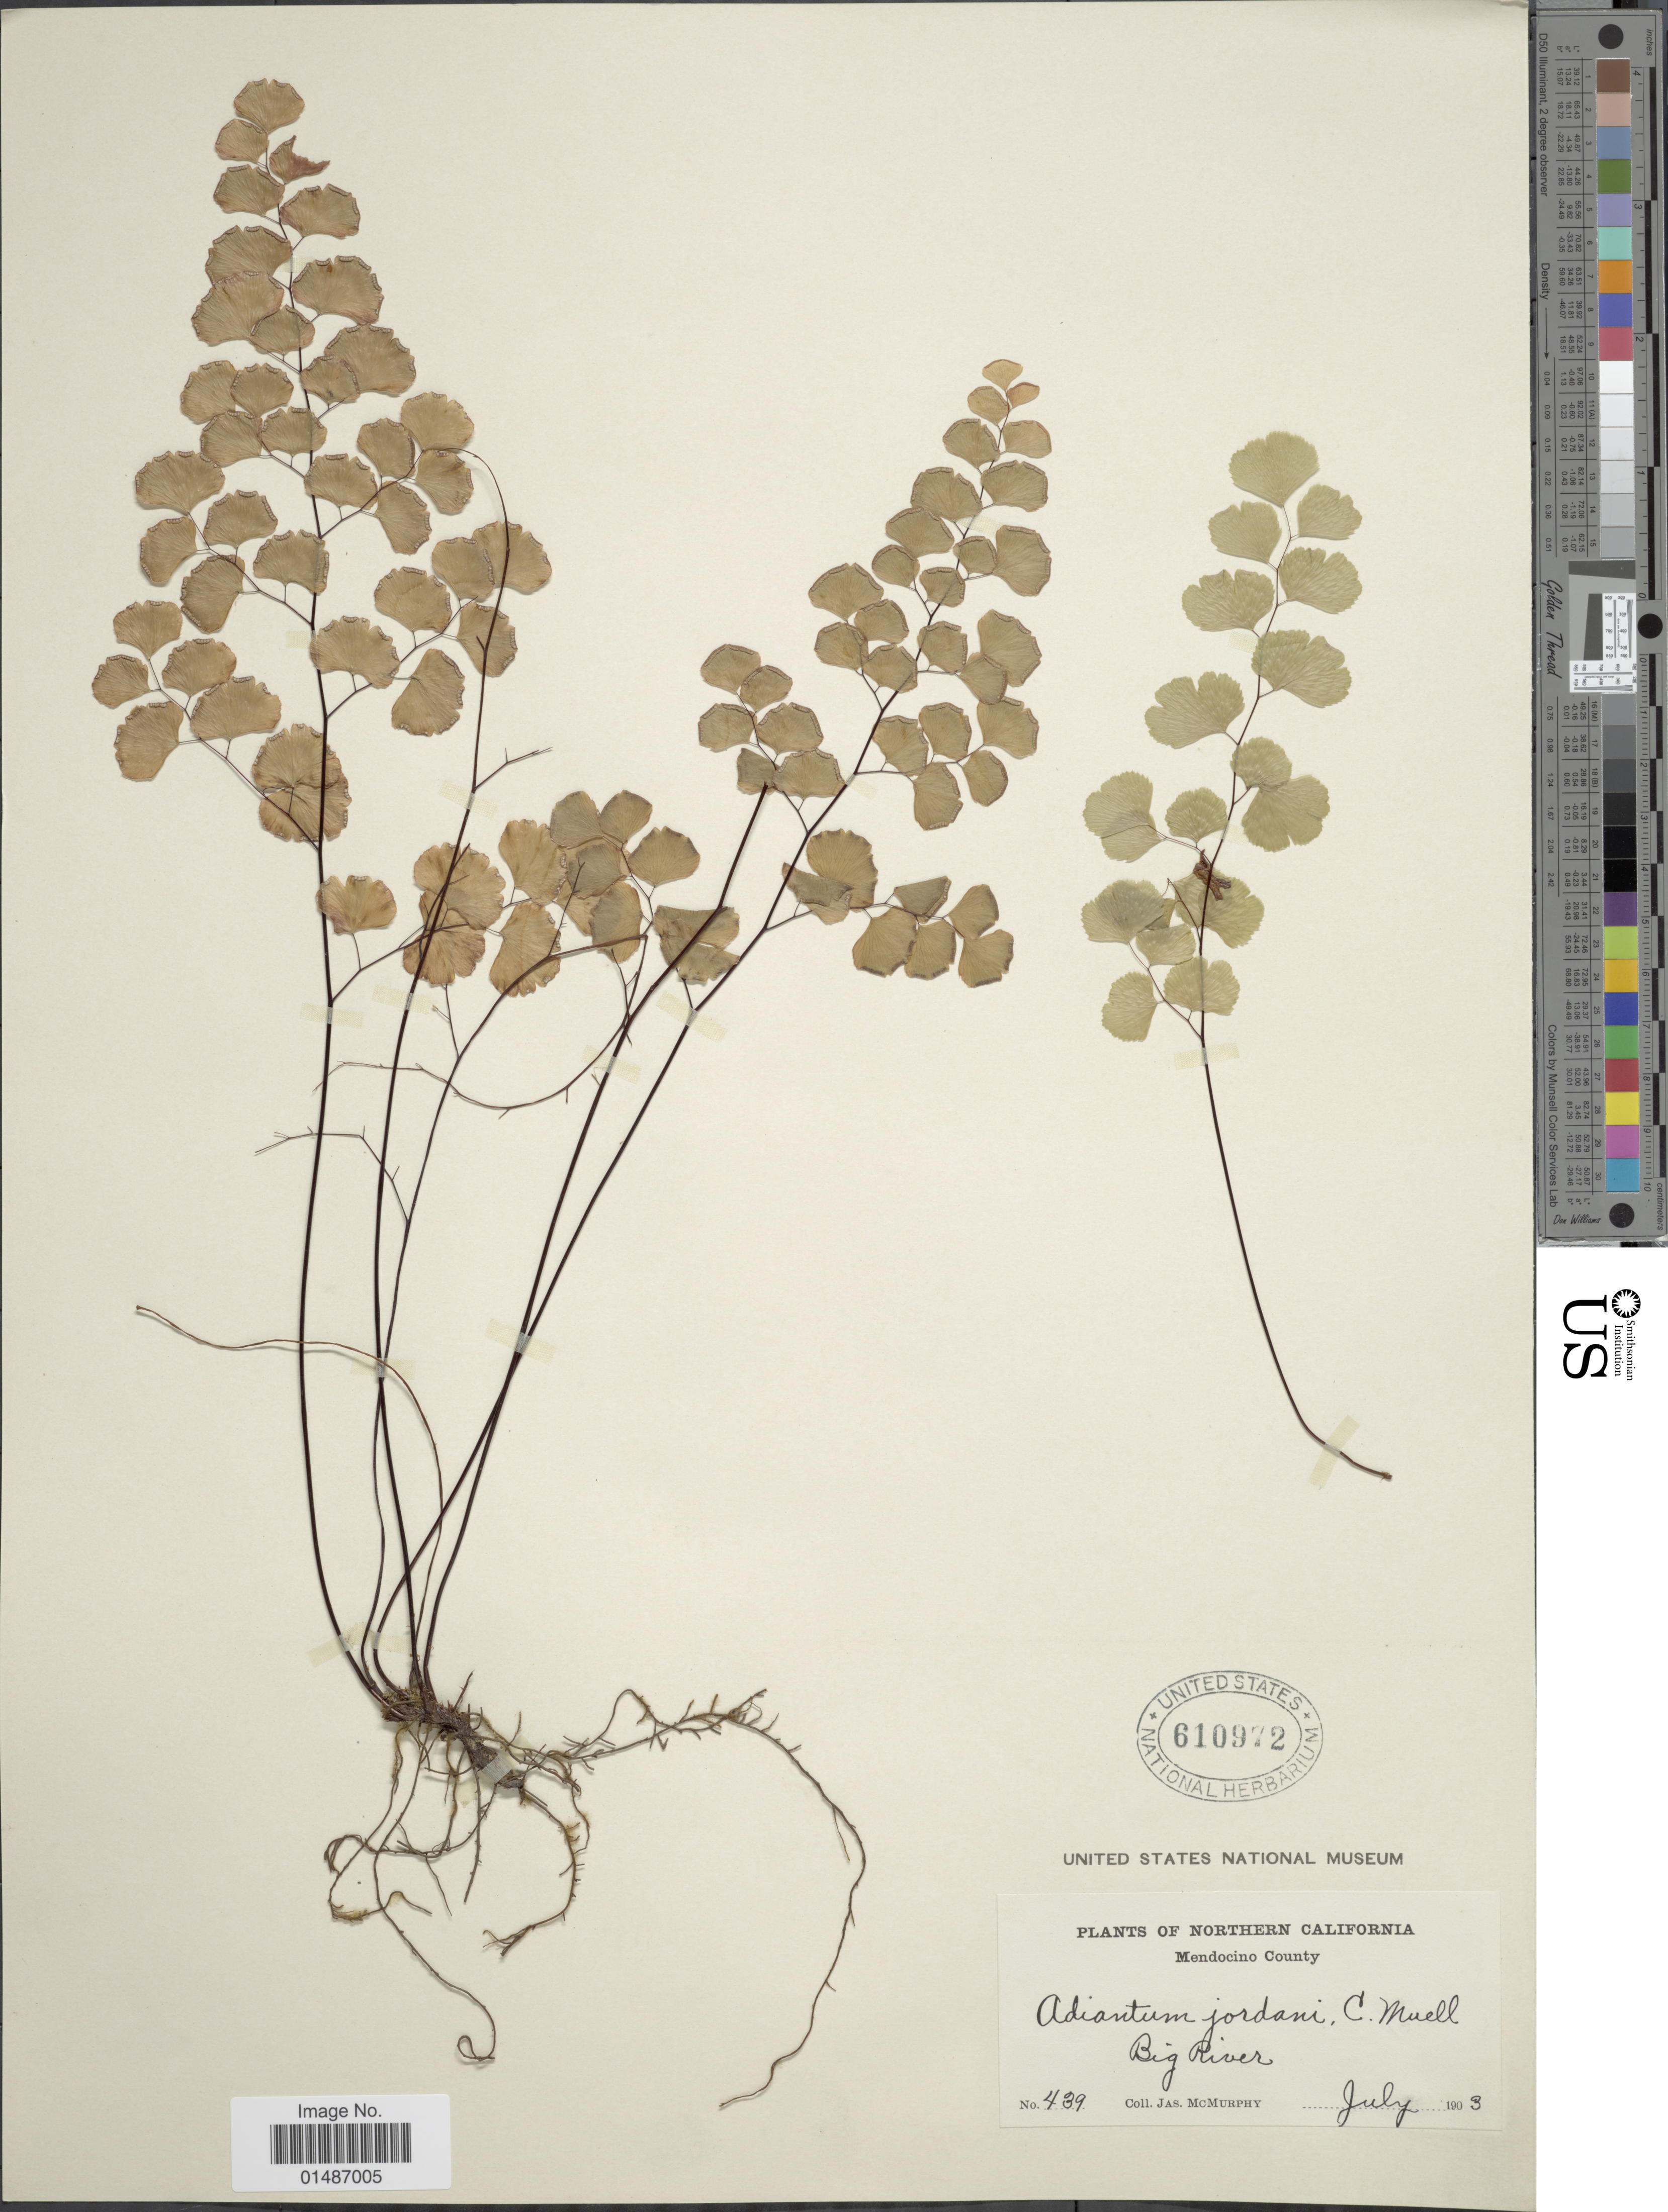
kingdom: Plantae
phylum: Tracheophyta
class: Polypodiopsida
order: Polypodiales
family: Pteridaceae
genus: Adiantum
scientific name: Adiantum jordanii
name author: C.H. Mull.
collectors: J. McMurphy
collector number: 439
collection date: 1903-07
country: United States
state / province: California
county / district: Mendocino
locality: Northern California. Mendocino County. Big River.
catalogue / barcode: US 610972